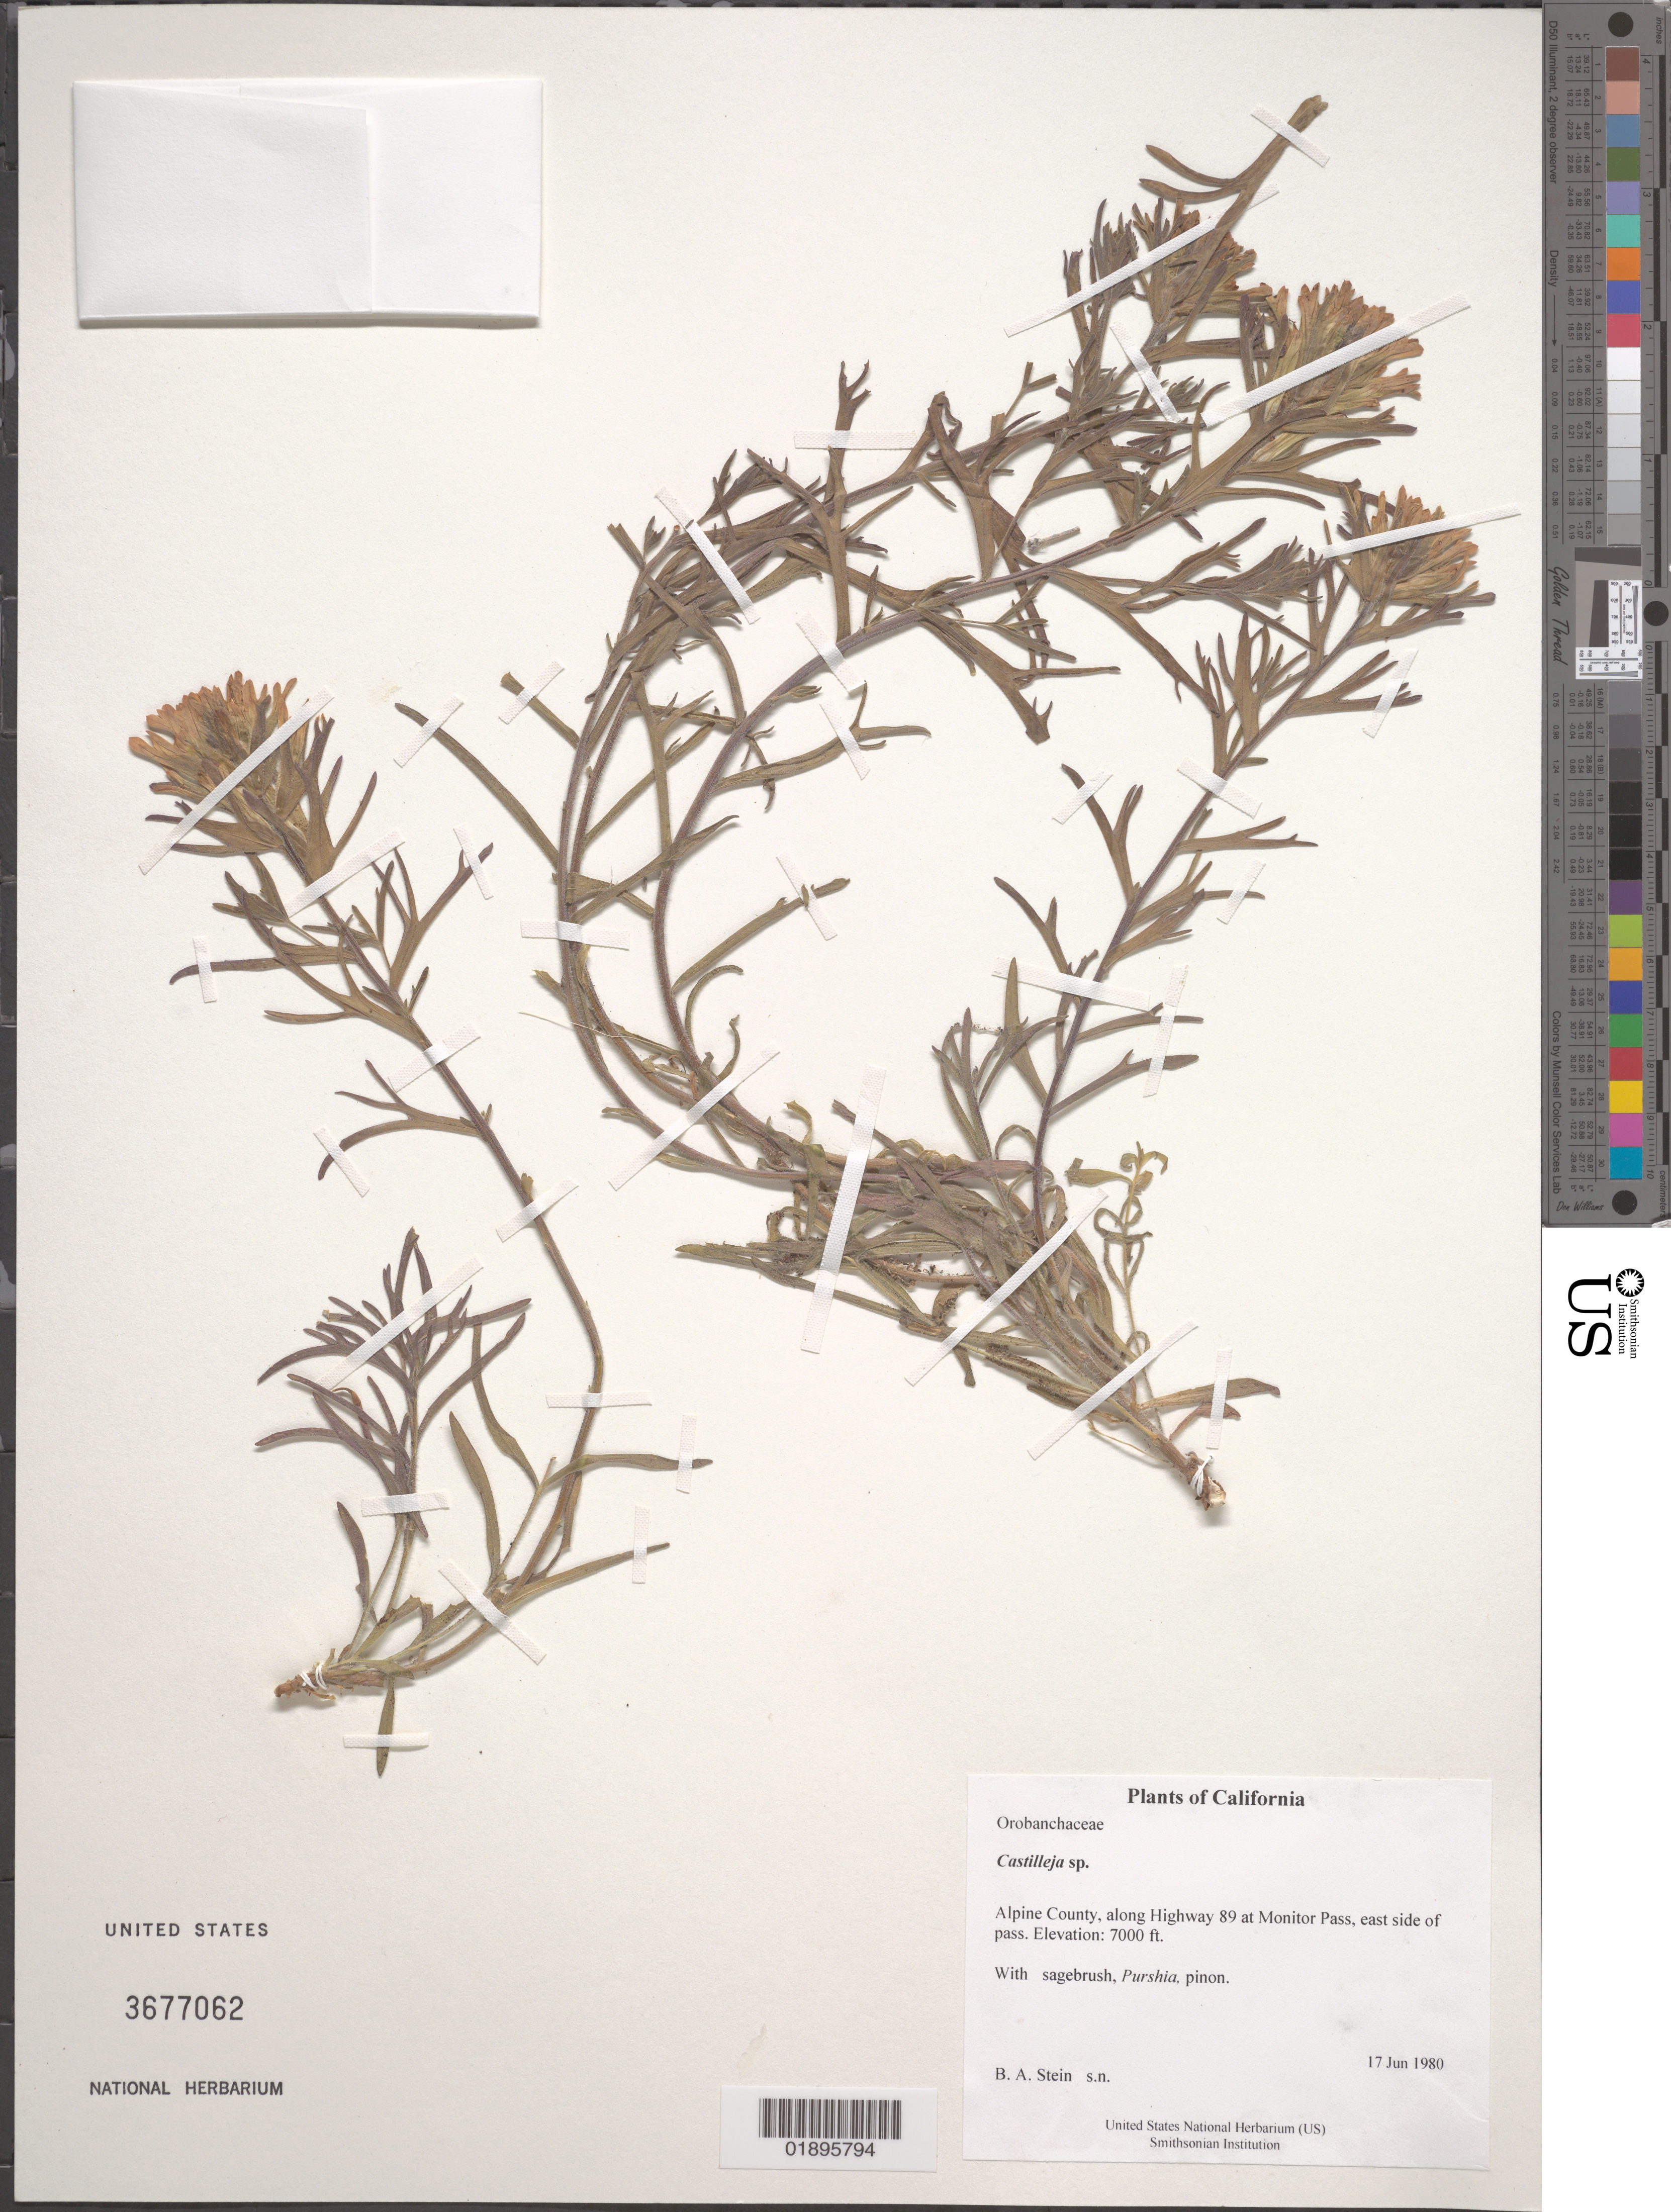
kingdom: Plantae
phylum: Tracheophyta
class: Magnoliopsida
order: Lamiales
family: Orobanchaceae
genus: Castilleja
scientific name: Castilleja sp.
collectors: B. A. Stein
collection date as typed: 6/17/80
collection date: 1980-06-17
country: United States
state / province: California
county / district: Alpine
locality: Along Highway 89, Monitor Pass, east side of pass.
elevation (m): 2134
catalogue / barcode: US 3677062